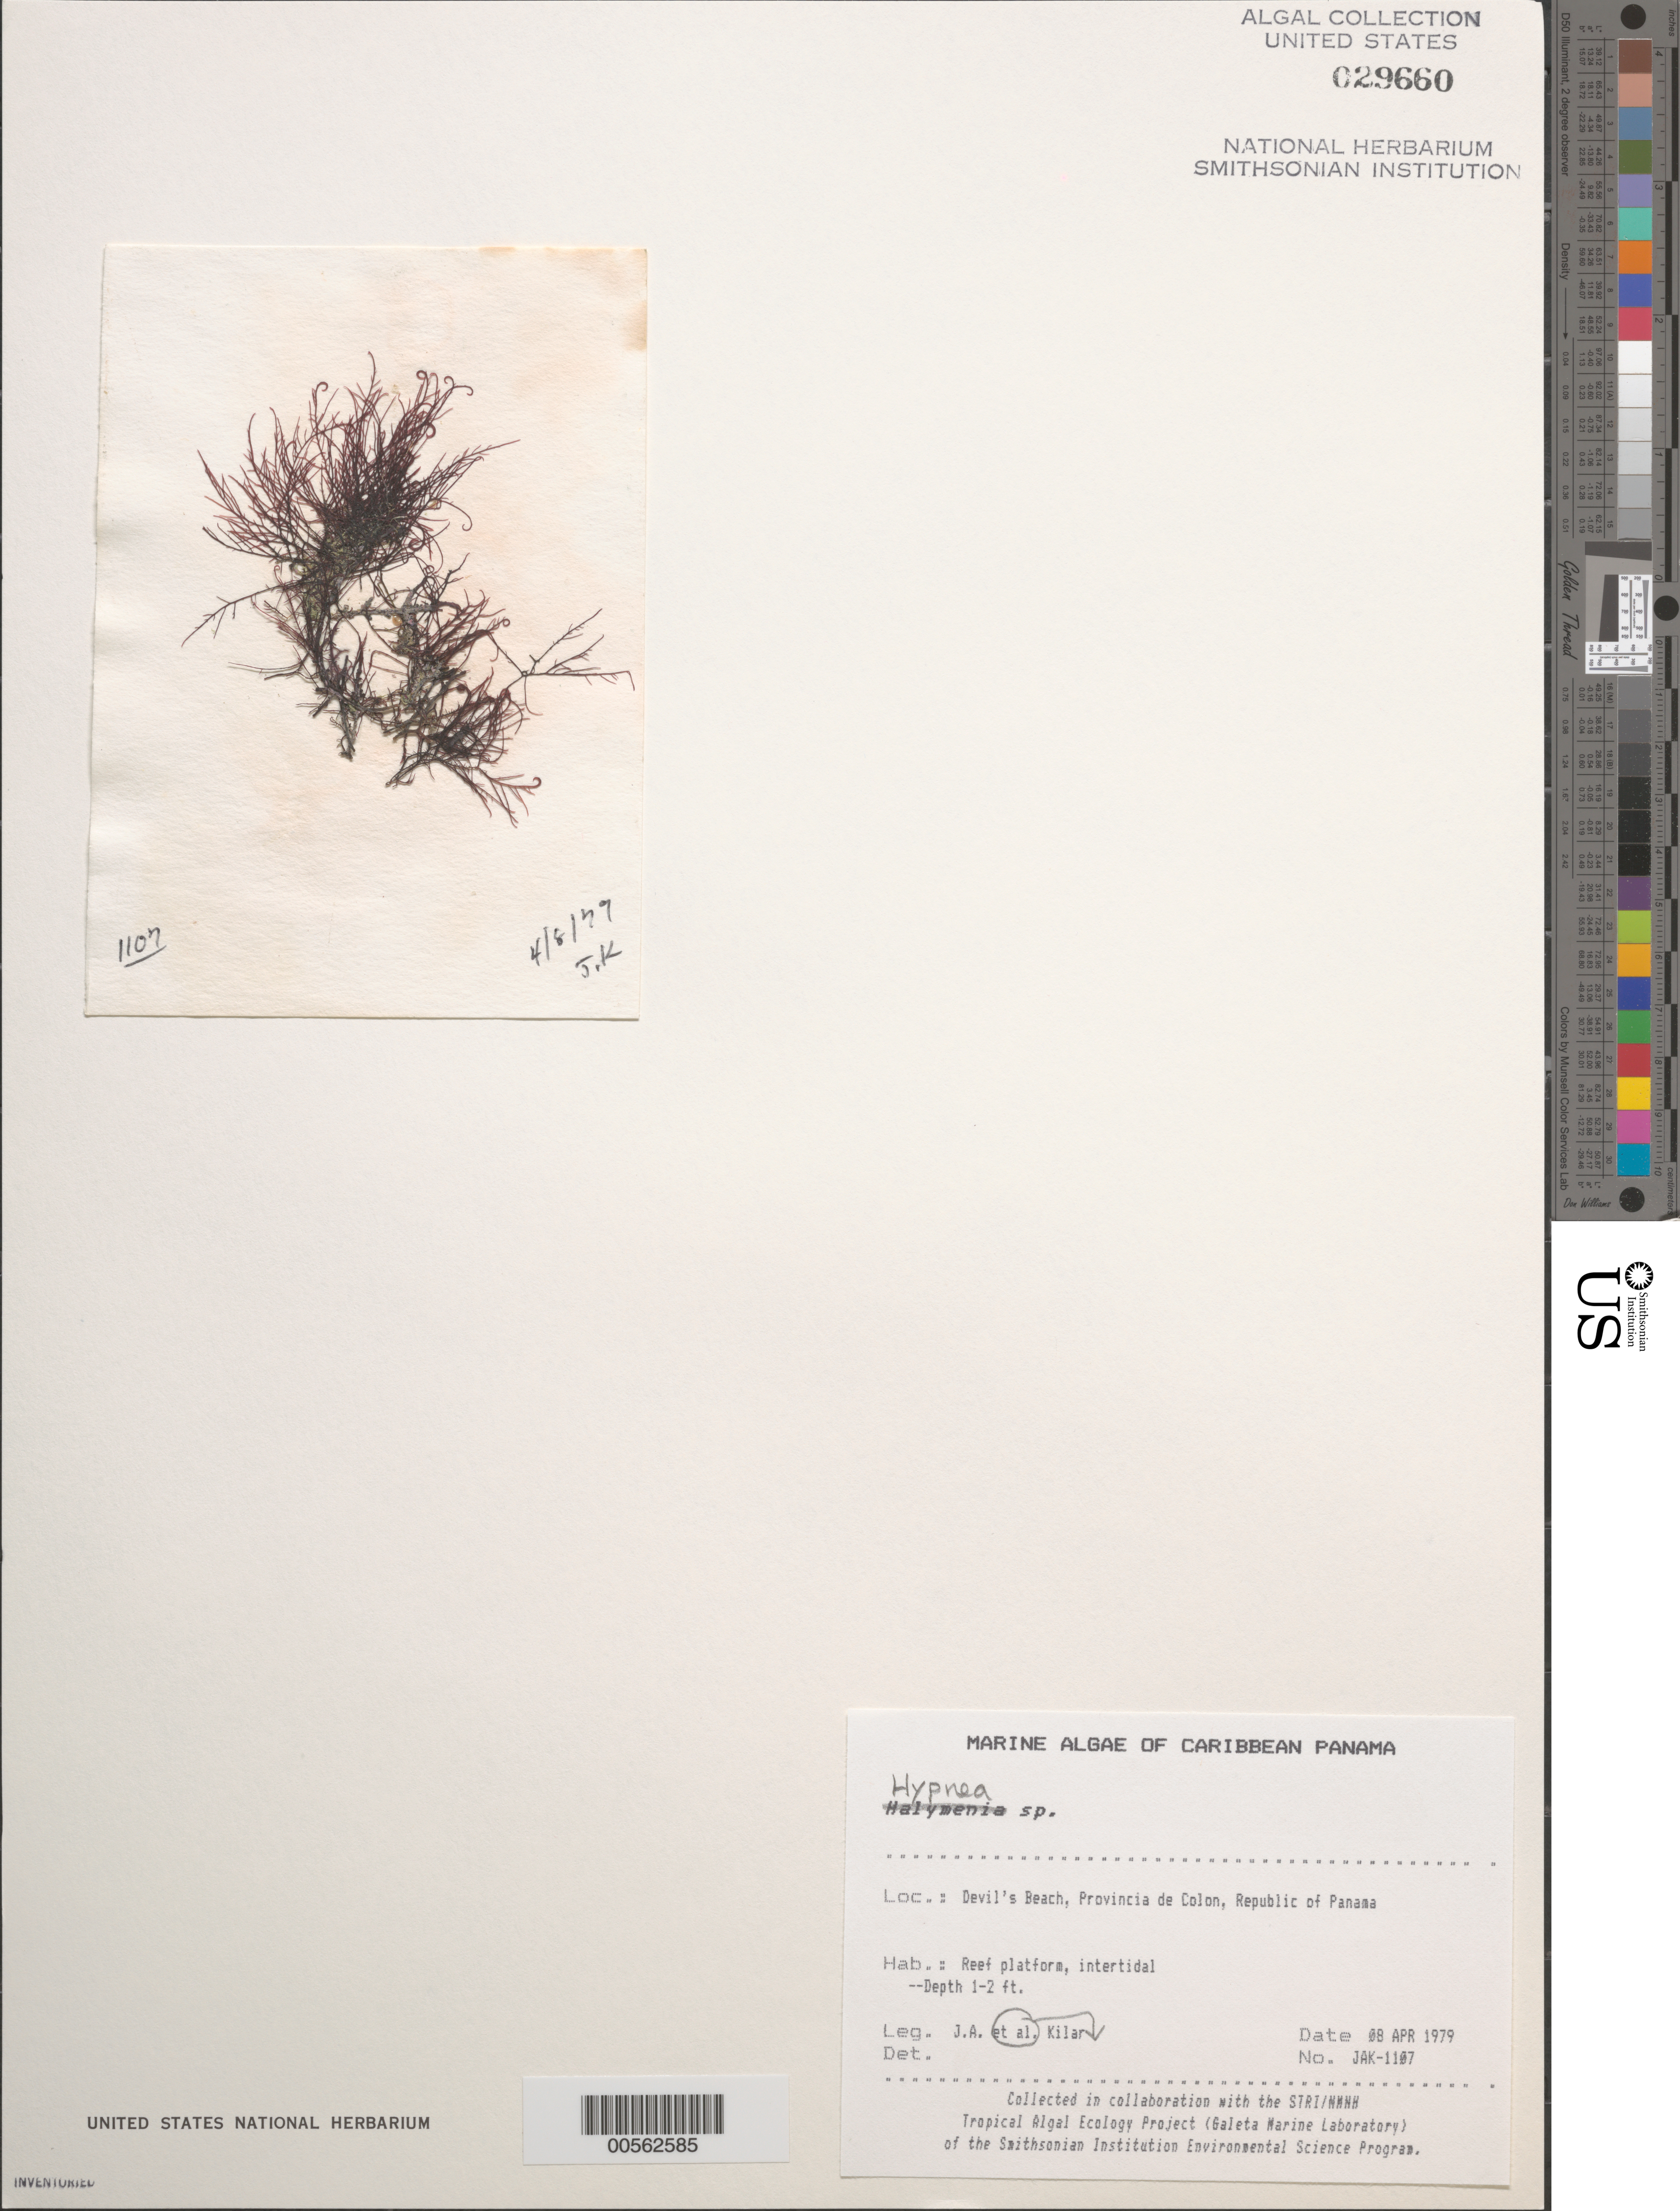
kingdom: Plantae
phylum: Rhodophyta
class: Florideophyceae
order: Gigartinales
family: Cystocloniaceae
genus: Hypnea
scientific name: Hypnea sp.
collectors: J. A. Kilar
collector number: JAK-1107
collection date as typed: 08 Apr 1979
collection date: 1979-04-08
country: Panama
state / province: Colón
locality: Devil's Beach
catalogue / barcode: US 29660